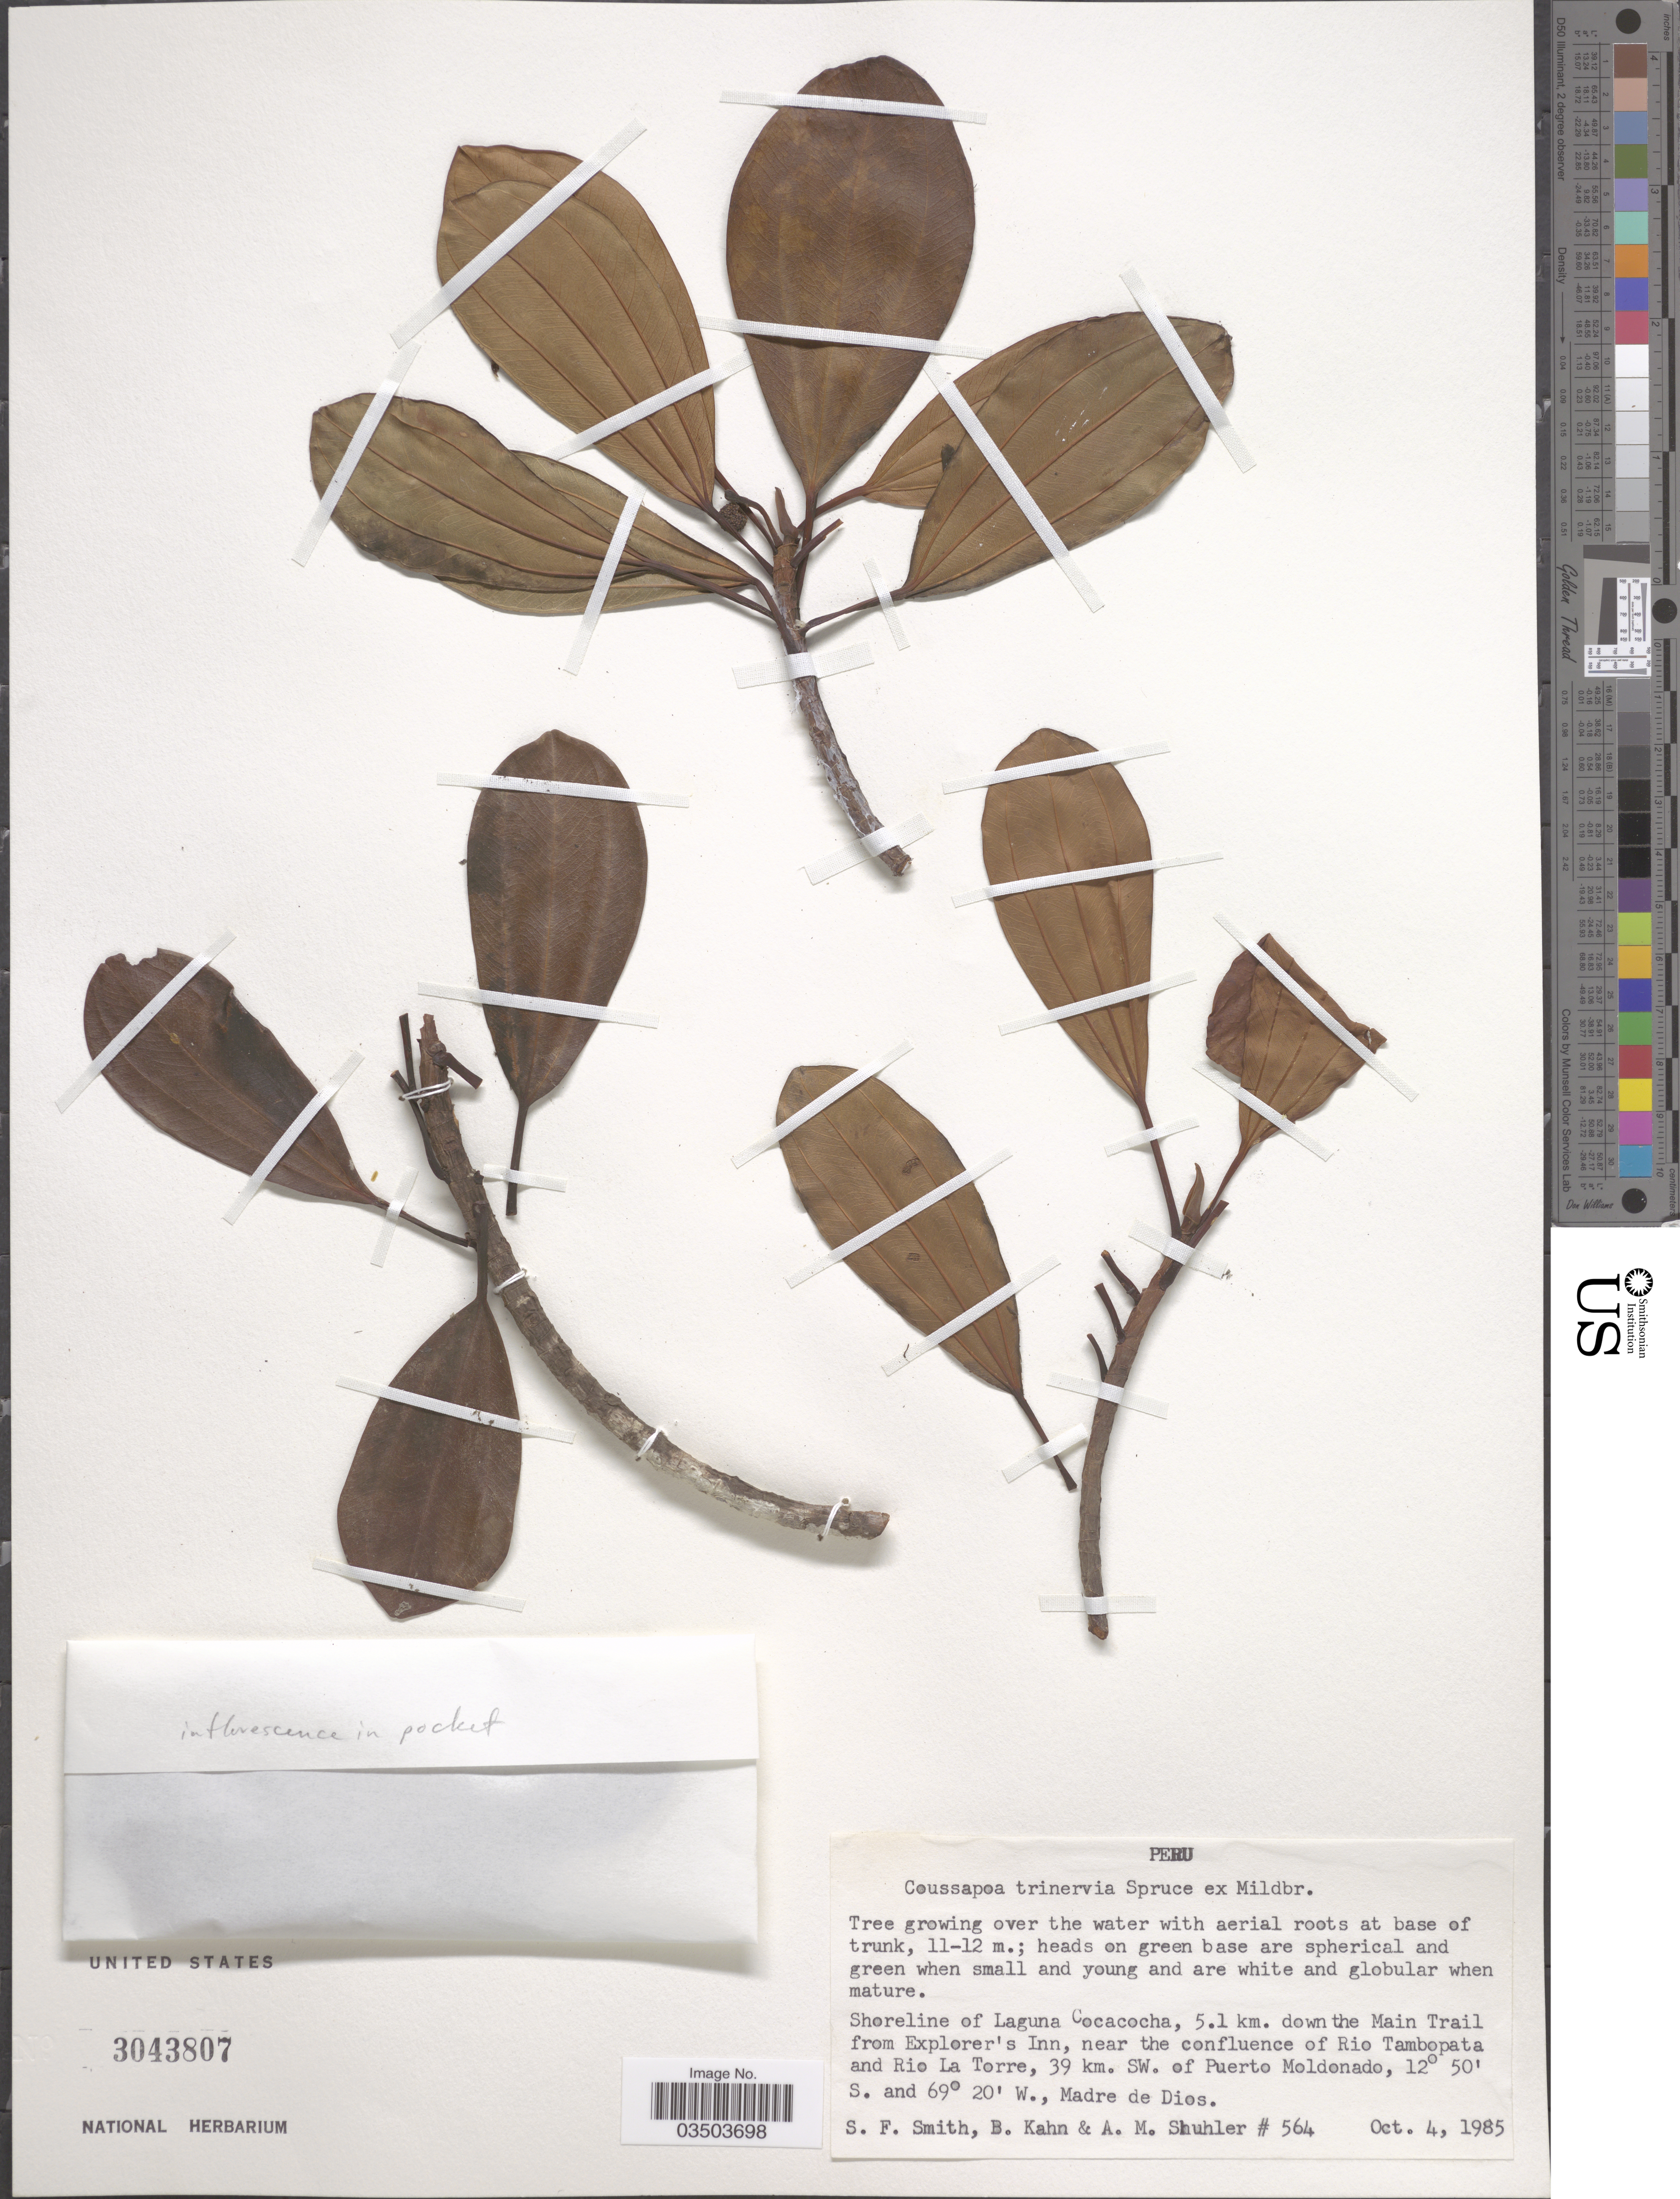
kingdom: Plantae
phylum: Tracheophyta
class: Magnoliopsida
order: Rosales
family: Urticaceae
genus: Coussapoa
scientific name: Coussapoa trinervia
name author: Spruce ex Mildbr.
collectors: S.F. Smith, B. Kahn & A. Shuhler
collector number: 564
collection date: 1985-10-04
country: Peru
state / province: Madre de Dios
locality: Shoreline of Laguna Cocacocha, 5.1 km. down the Main Trail from Explorer's Inn, near the confluence of Rio Tambopata and Rio La Torre, 39 km. SW. of Puerto Moldonado.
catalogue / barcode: US 3043807